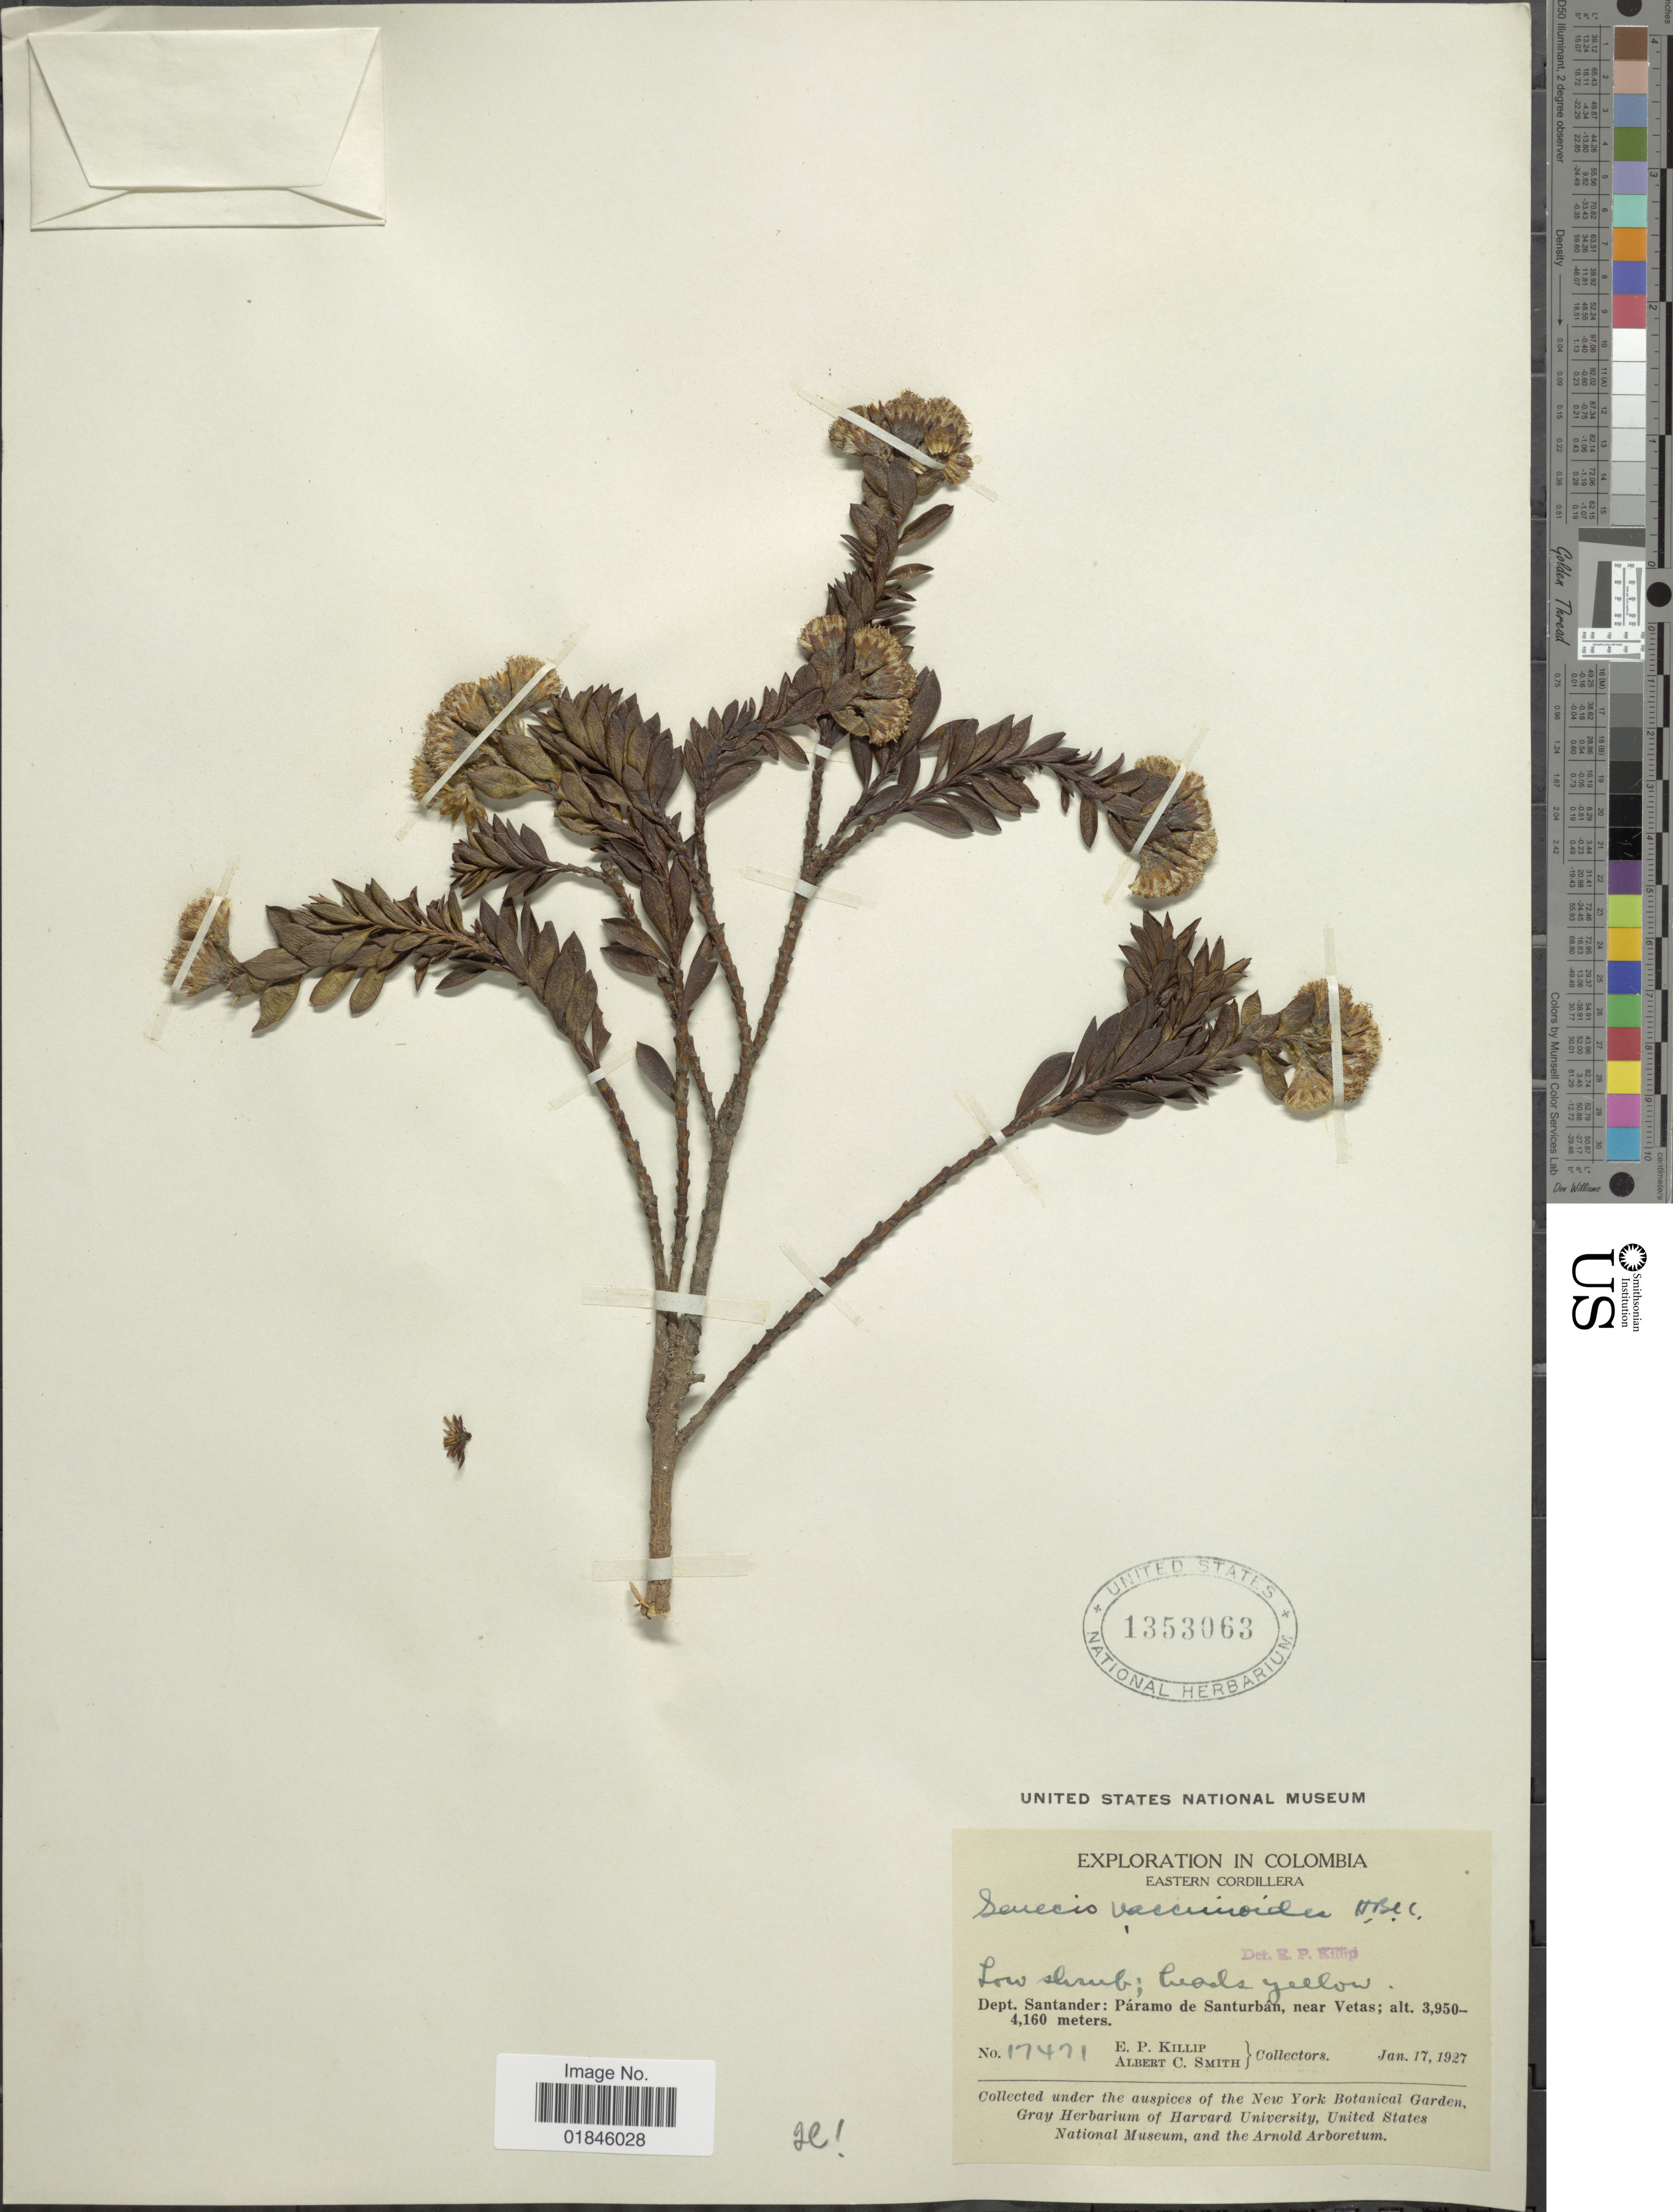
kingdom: Plantae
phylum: Tracheophyta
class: Magnoliopsida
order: Asterales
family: Asteraceae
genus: Pentacalia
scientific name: Pentacalia vaccinioides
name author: (Kunth) Cuatrec.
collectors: E. P. Killip & A. C. Smith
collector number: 17471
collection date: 1927-01-17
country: Colombia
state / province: Santander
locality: Eastern Cordillera. Dept. Santander: Páramo de Santurbán, near Vetas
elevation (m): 3950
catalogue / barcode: US 1353063